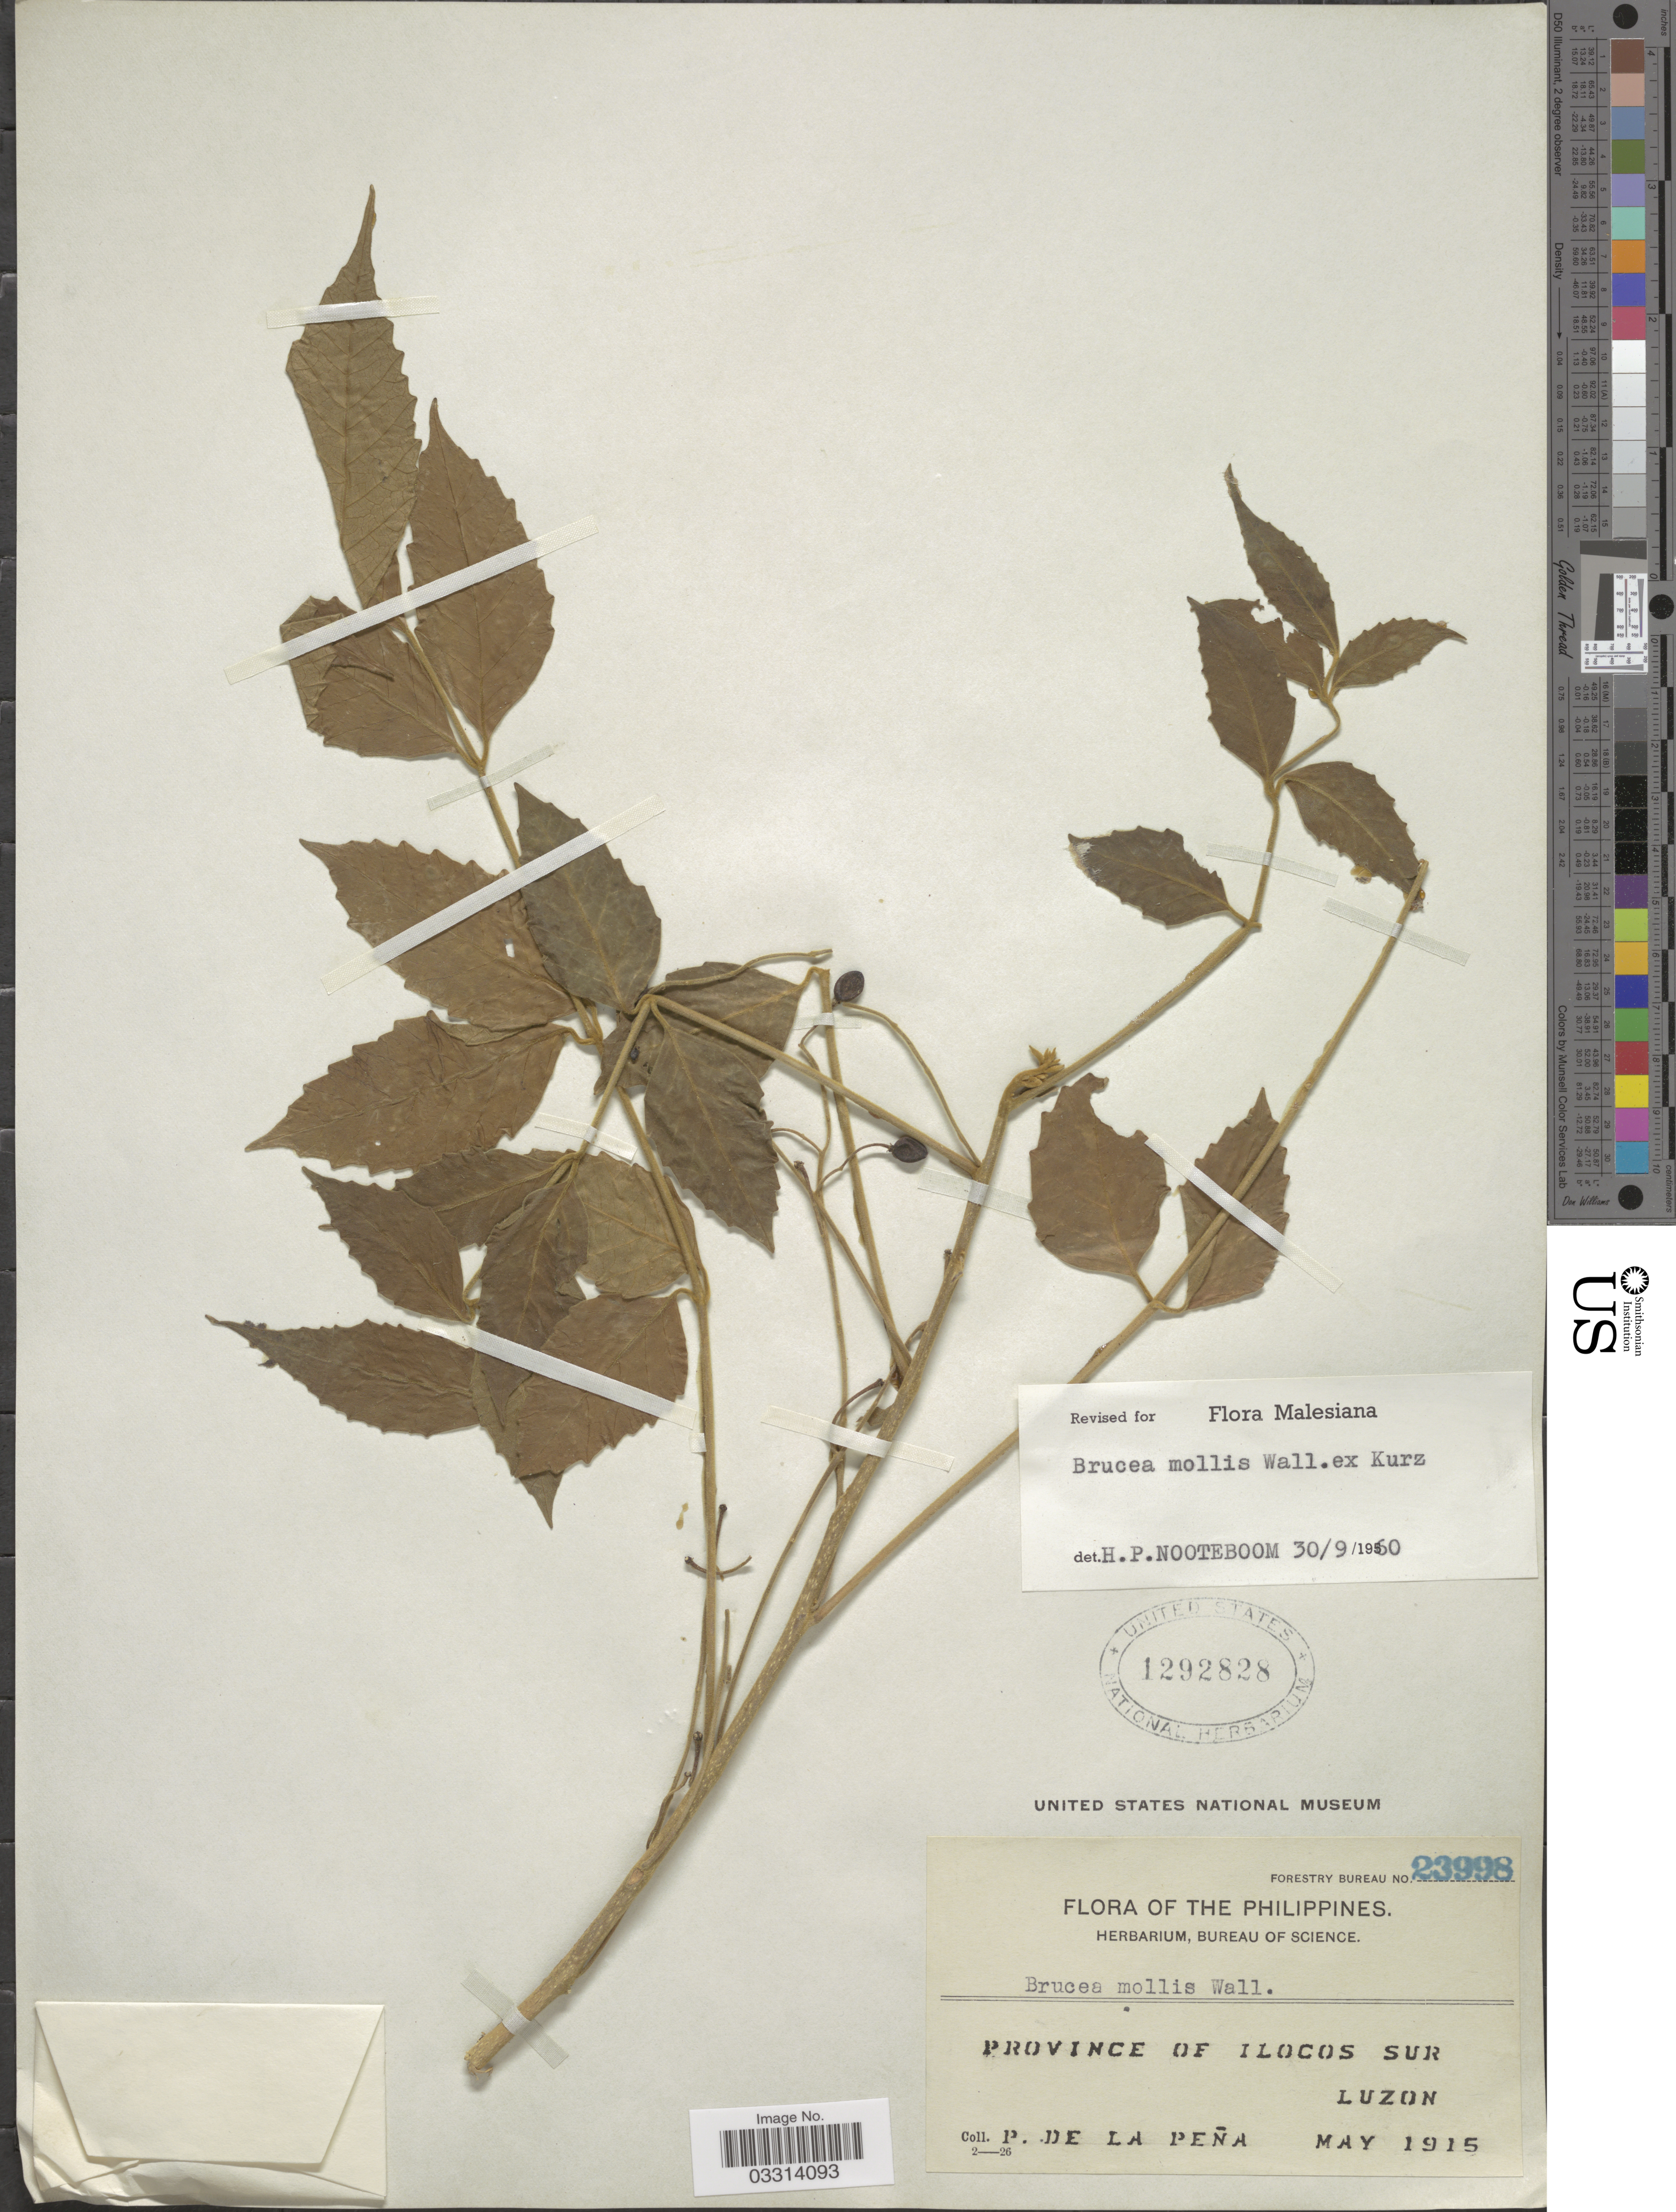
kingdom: Plantae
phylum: Tracheophyta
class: Magnoliopsida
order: Sapindales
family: Simaroubaceae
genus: Brucea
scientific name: Brucea mollis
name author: Wall. ex Kurz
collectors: P. Peña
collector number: Forestry Bureau 23998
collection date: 1915-05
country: Philippines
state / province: Ilocos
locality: Province of Ilocos Sur, Luzon.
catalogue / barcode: US 1292828